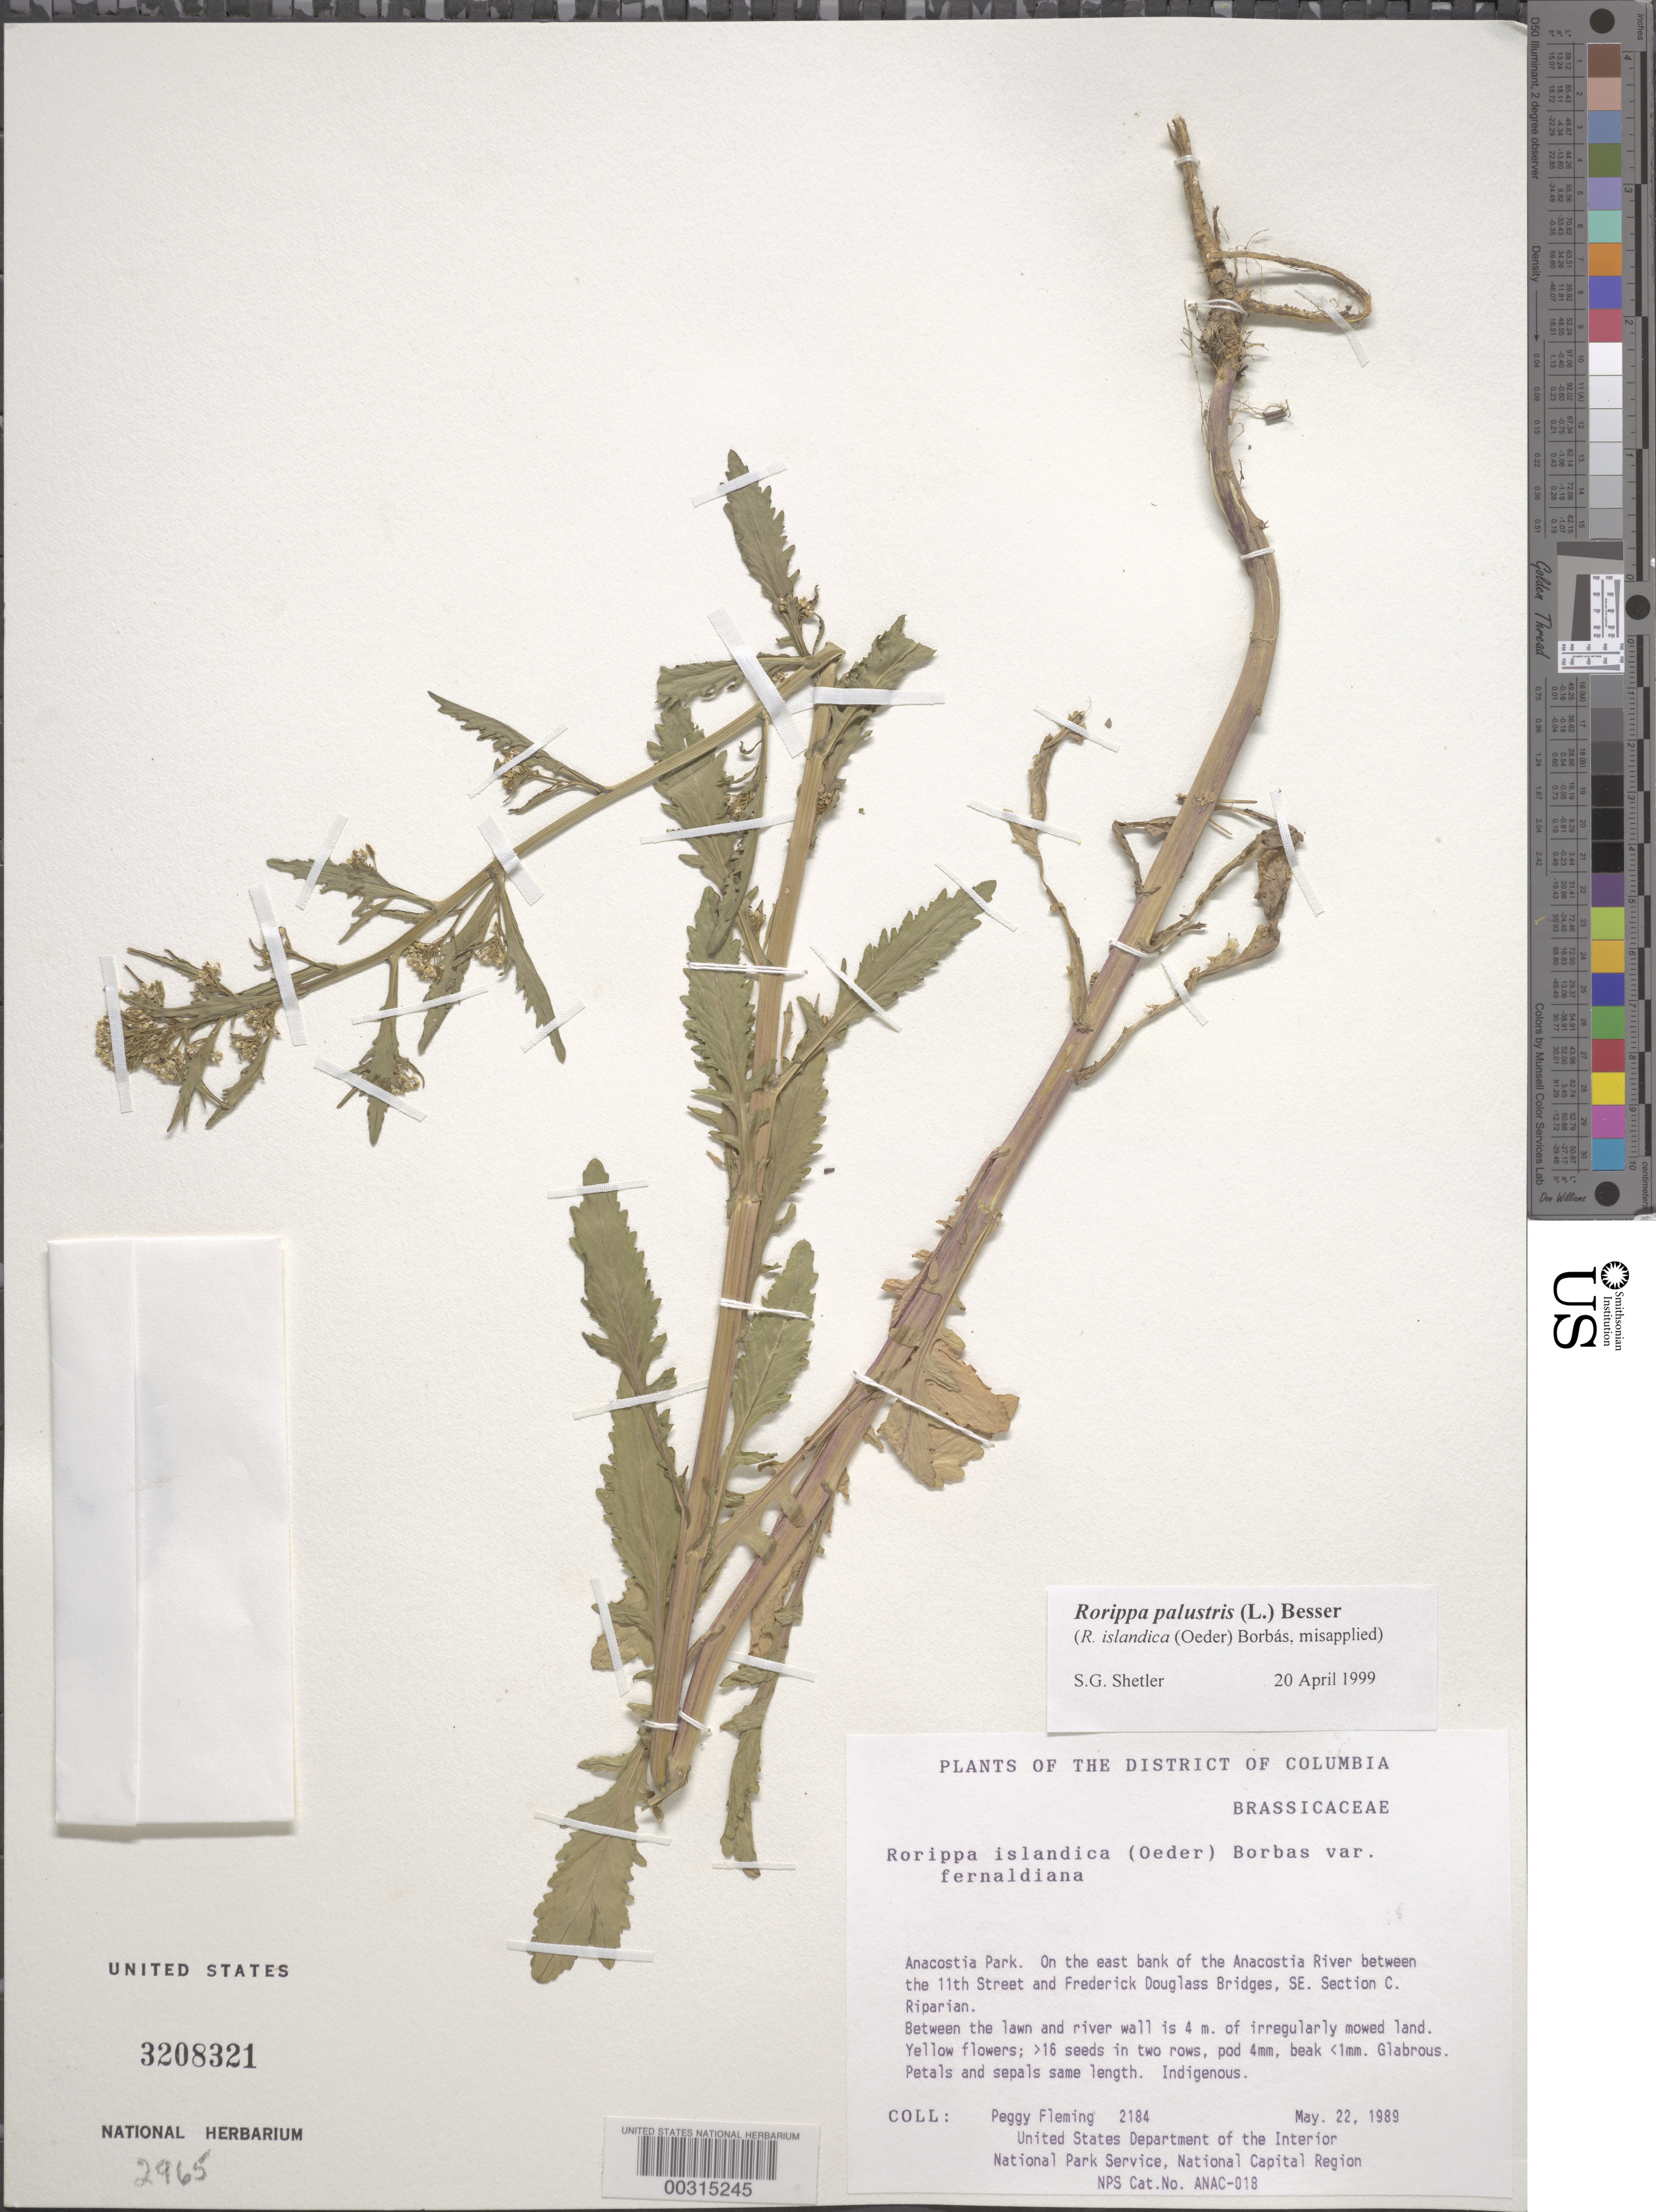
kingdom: Plantae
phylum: Tracheophyta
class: Magnoliopsida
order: Brassicales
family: Brassicaceae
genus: Rorippa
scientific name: Rorippa palustris var. fernaldiana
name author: (Butters & Abbe) Stuckey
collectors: P. Fleming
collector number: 2184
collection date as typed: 22 May 1989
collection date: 1989-05-22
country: United States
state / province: District of Columbia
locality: Anacostia Park, E bank of Anacostis River between 11th St and Frederick Douglas Bridges, SE Section C.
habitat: Between lawn and river wall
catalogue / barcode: US 3208321